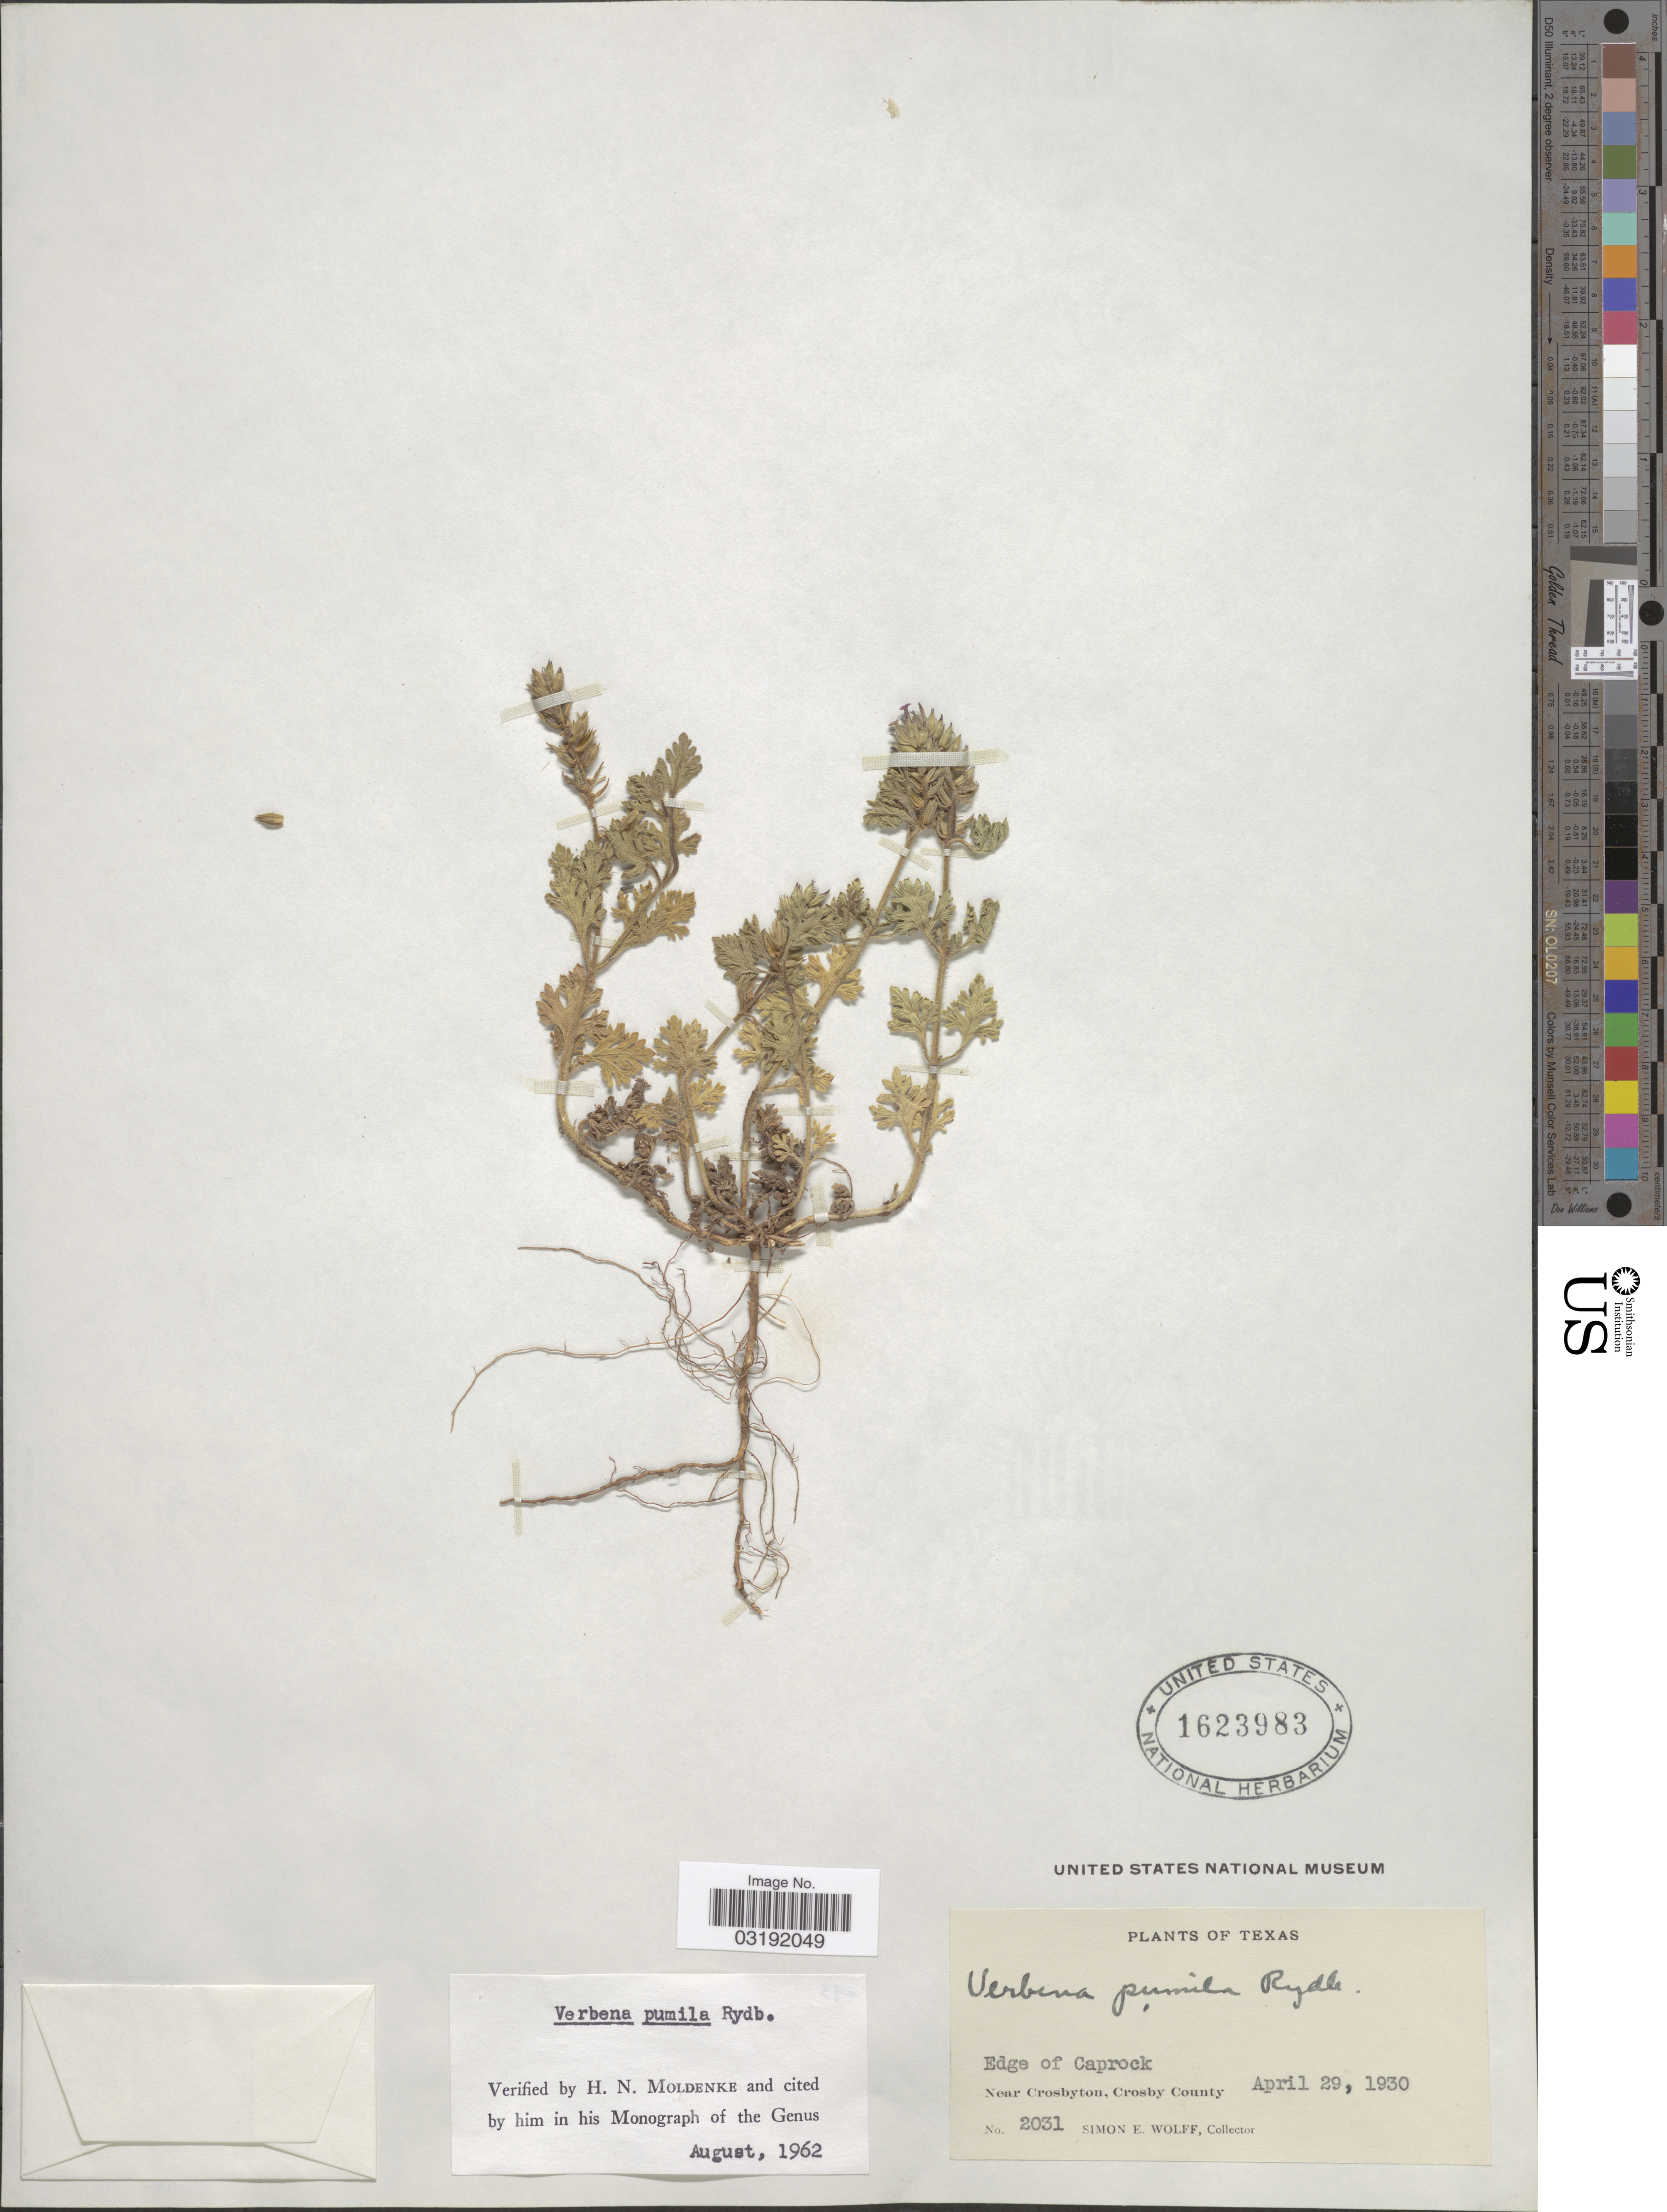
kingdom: Plantae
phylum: Tracheophyta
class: Magnoliopsida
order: Lamiales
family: Verbenaceae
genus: Verbena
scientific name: Verbena pumila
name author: Rydb.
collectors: S. E. Wolff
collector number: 2031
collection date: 1930-04-29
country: United States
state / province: Texas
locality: Edge of Caprock. Near Crosbyton, Crosby County.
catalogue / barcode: US 1623983